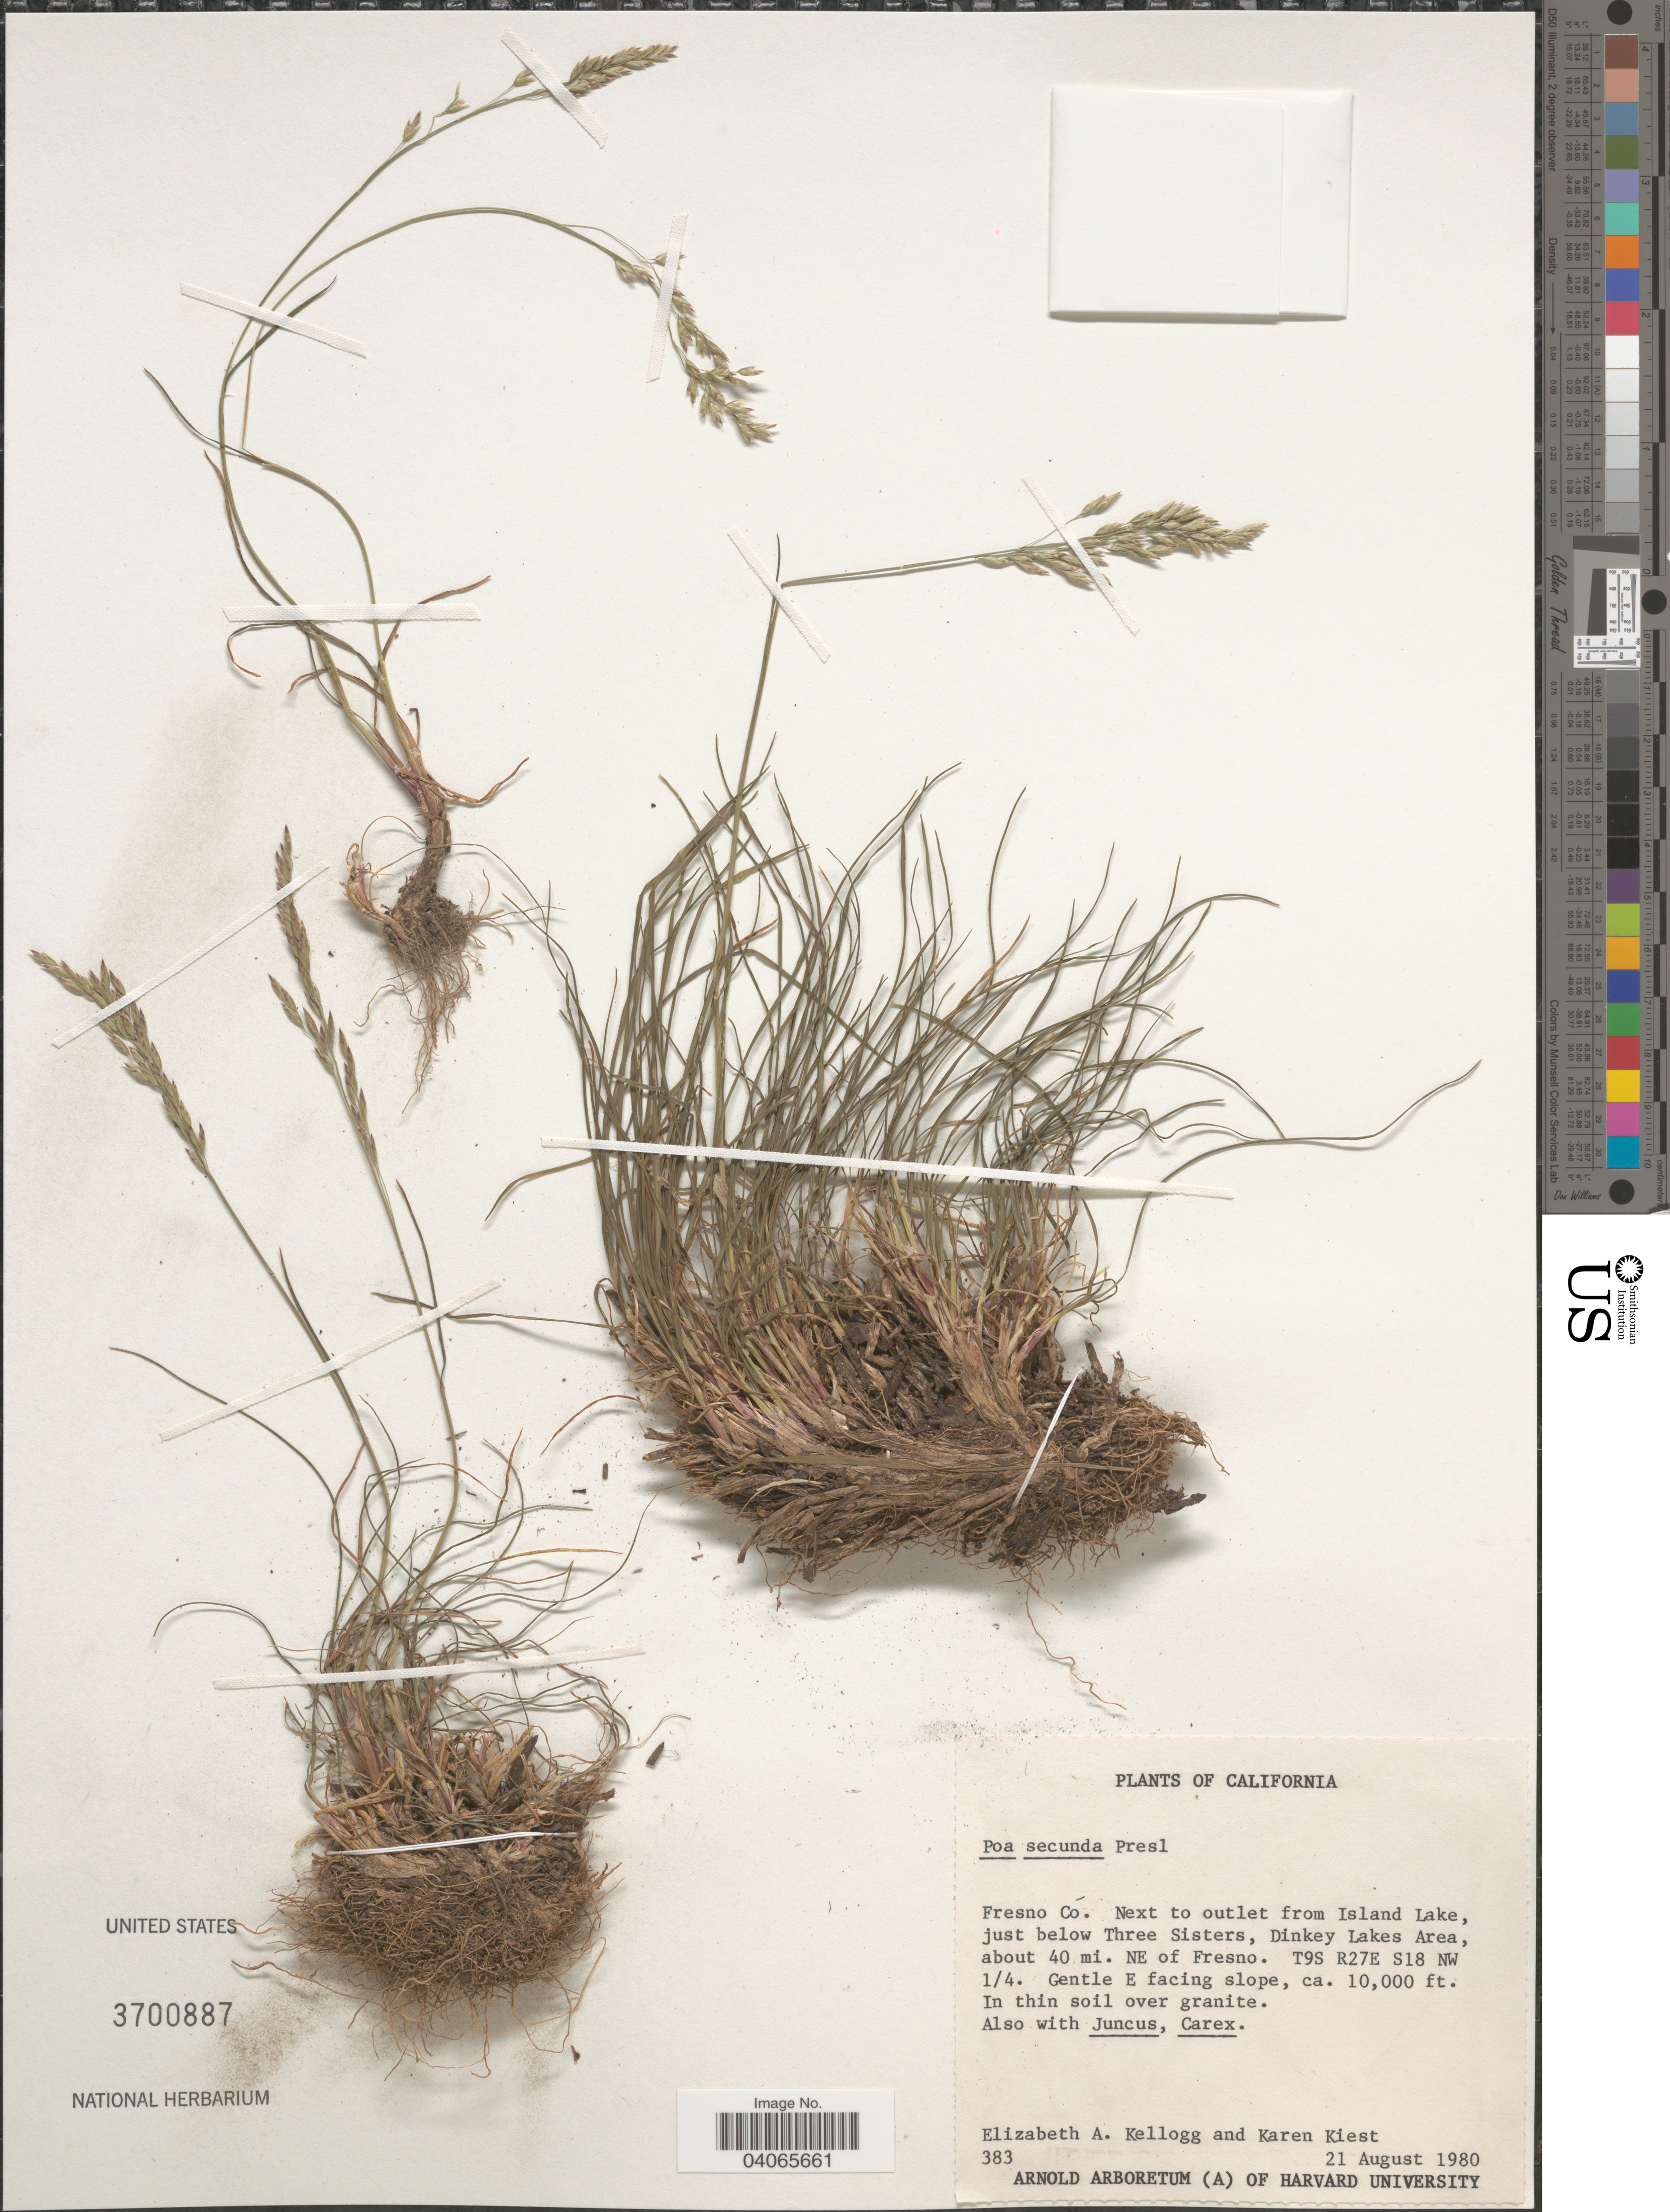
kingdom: Plantae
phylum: Tracheophyta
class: Liliopsida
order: Poales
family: Poaceae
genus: Poa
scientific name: Poa secunda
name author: J. Presl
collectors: E. A. Kellogg & K. Kiest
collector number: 383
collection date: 1980-08-21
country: United States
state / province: California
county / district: Fresno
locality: Fresno Co. Next to outlet from Island Lake, just below Three Sisters, Dinkey Lakes Area, about 40 mi. NE of Fresno. T9S R27E S18 NW¼. Gentle E facing slope.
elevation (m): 3048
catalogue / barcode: US 3700887